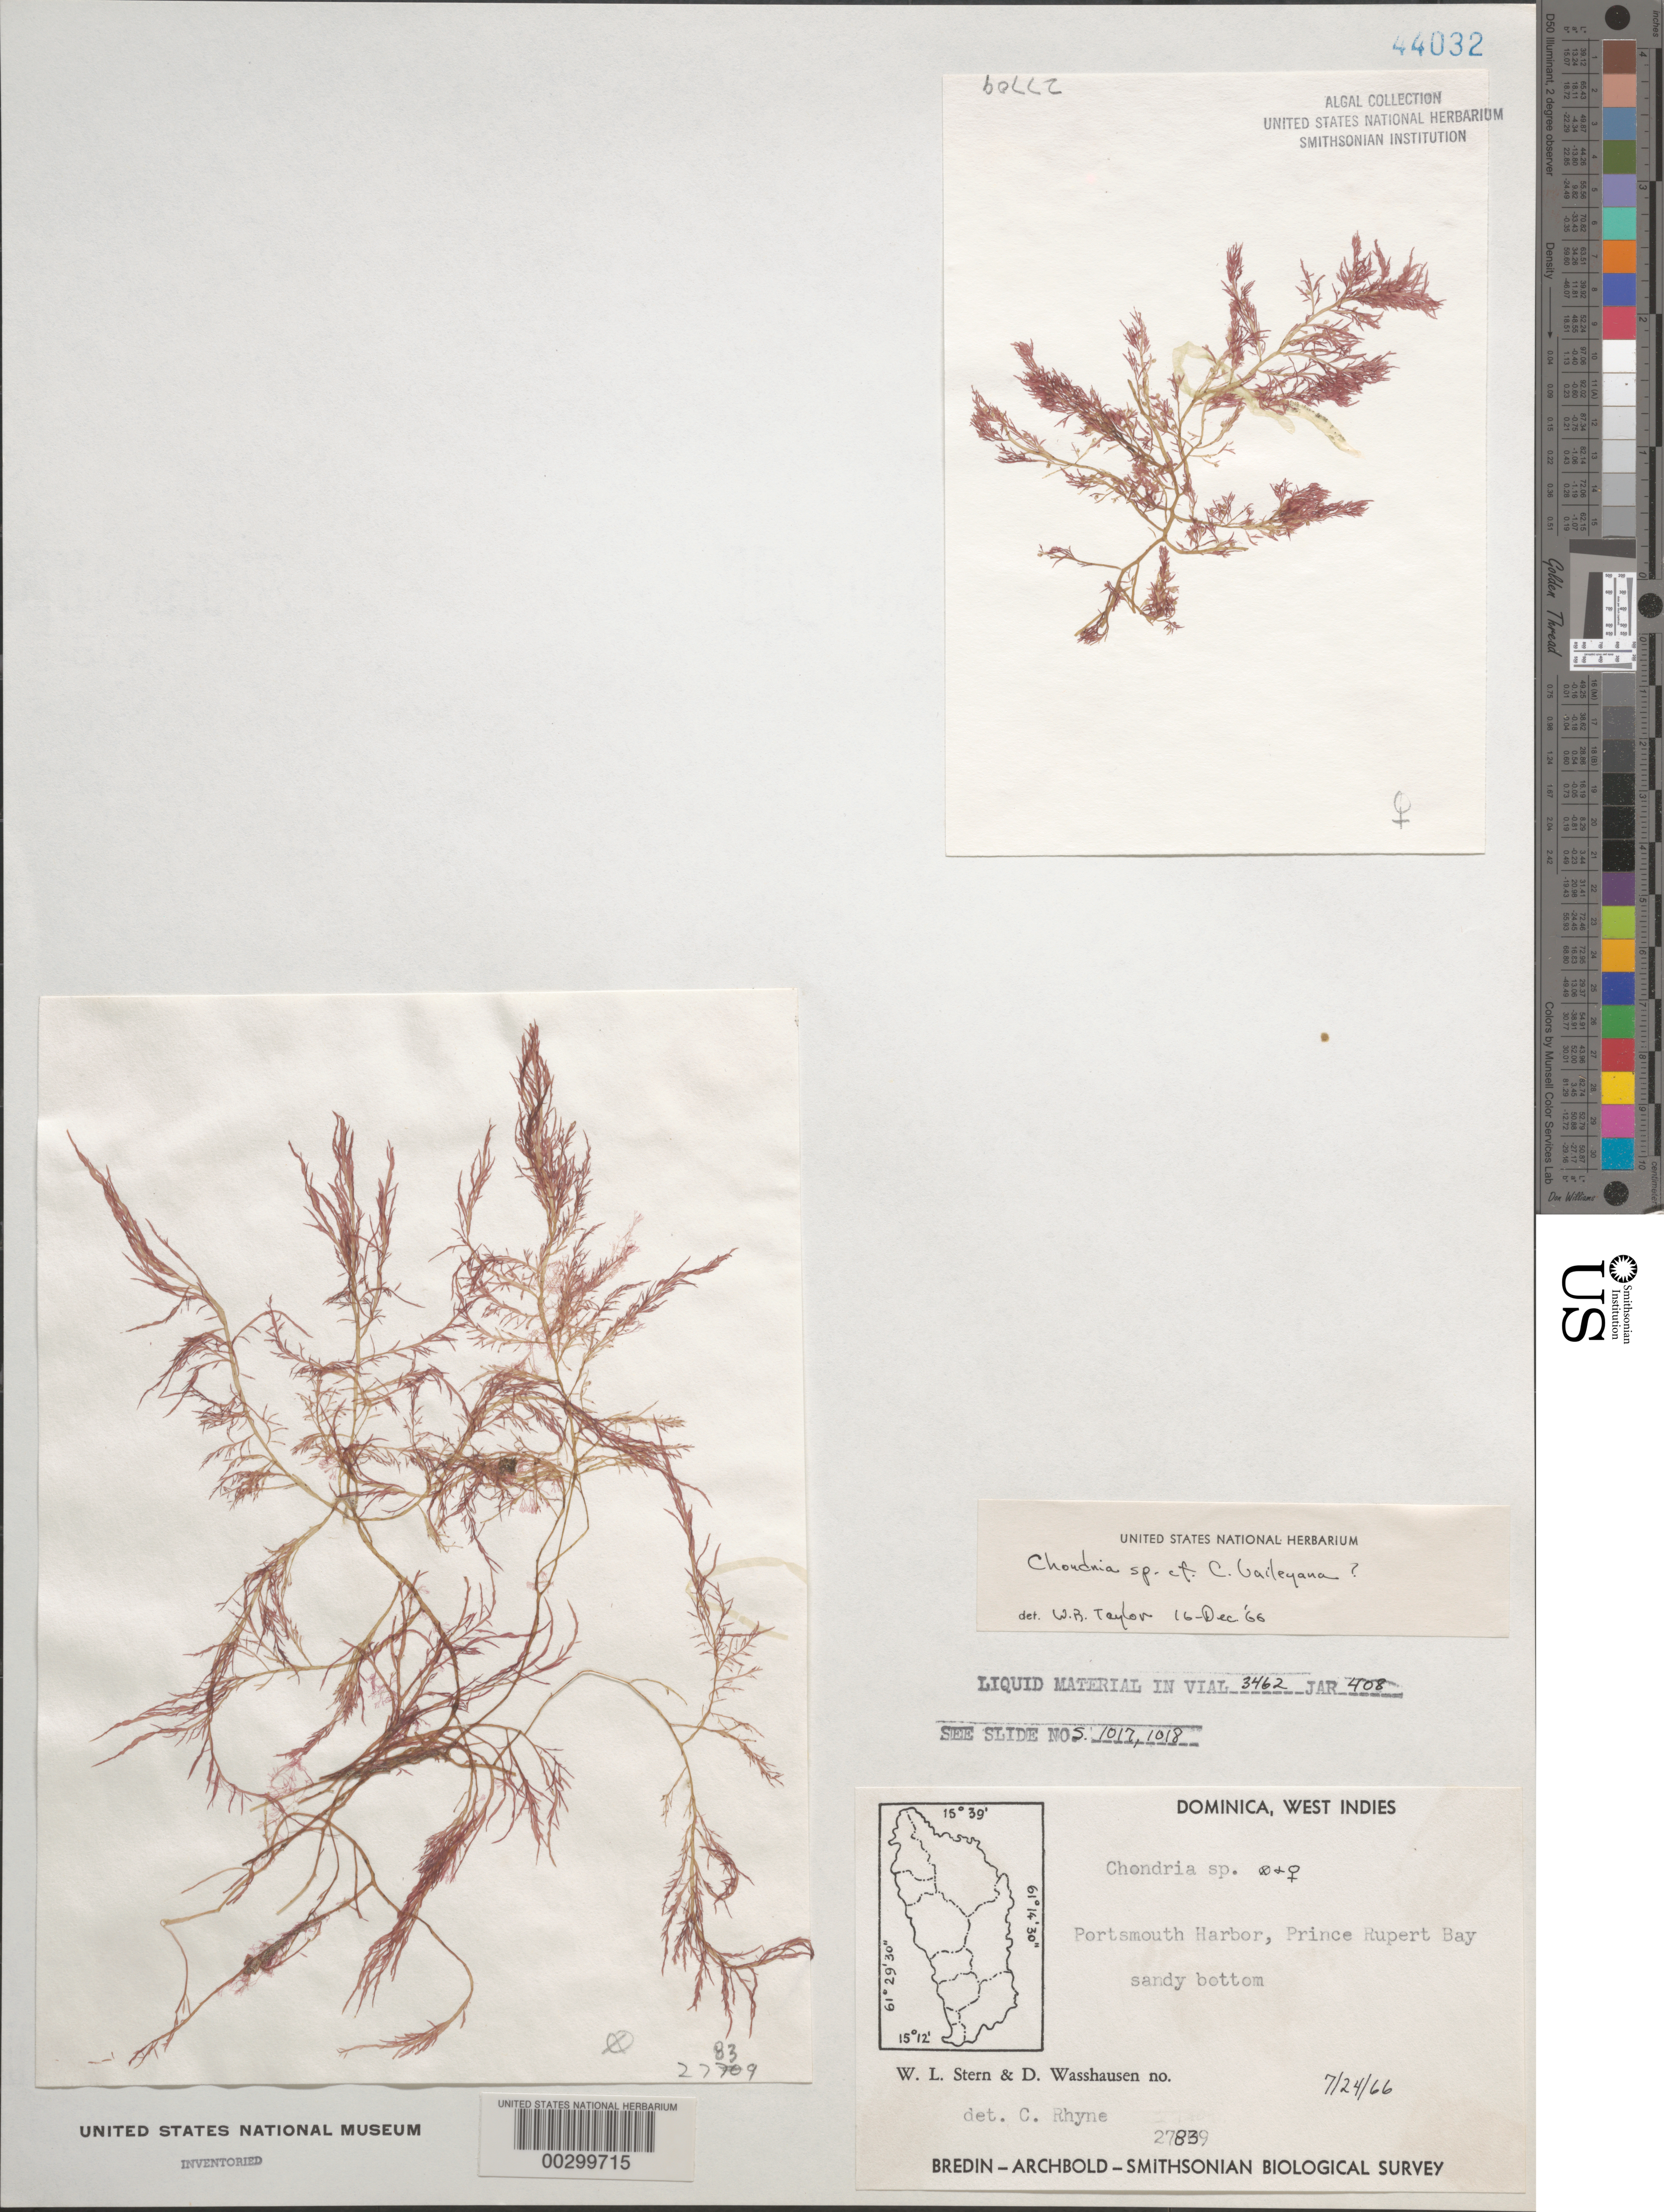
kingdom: Plantae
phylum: Rhodophyta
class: Florideophyceae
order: Ceramiales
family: Rhodomelaceae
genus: Chondria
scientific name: Chondria baileyana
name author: (Mont.) Harv.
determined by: Taylor, William R.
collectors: W. L. Stern & D. C. Wasshausen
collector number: EYD 27839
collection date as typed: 24 Jul 1966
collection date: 1966-07-24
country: Dominica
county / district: St. John's Parish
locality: Portsmouth harbor, Prince Rupert Bay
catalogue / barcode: US 44032